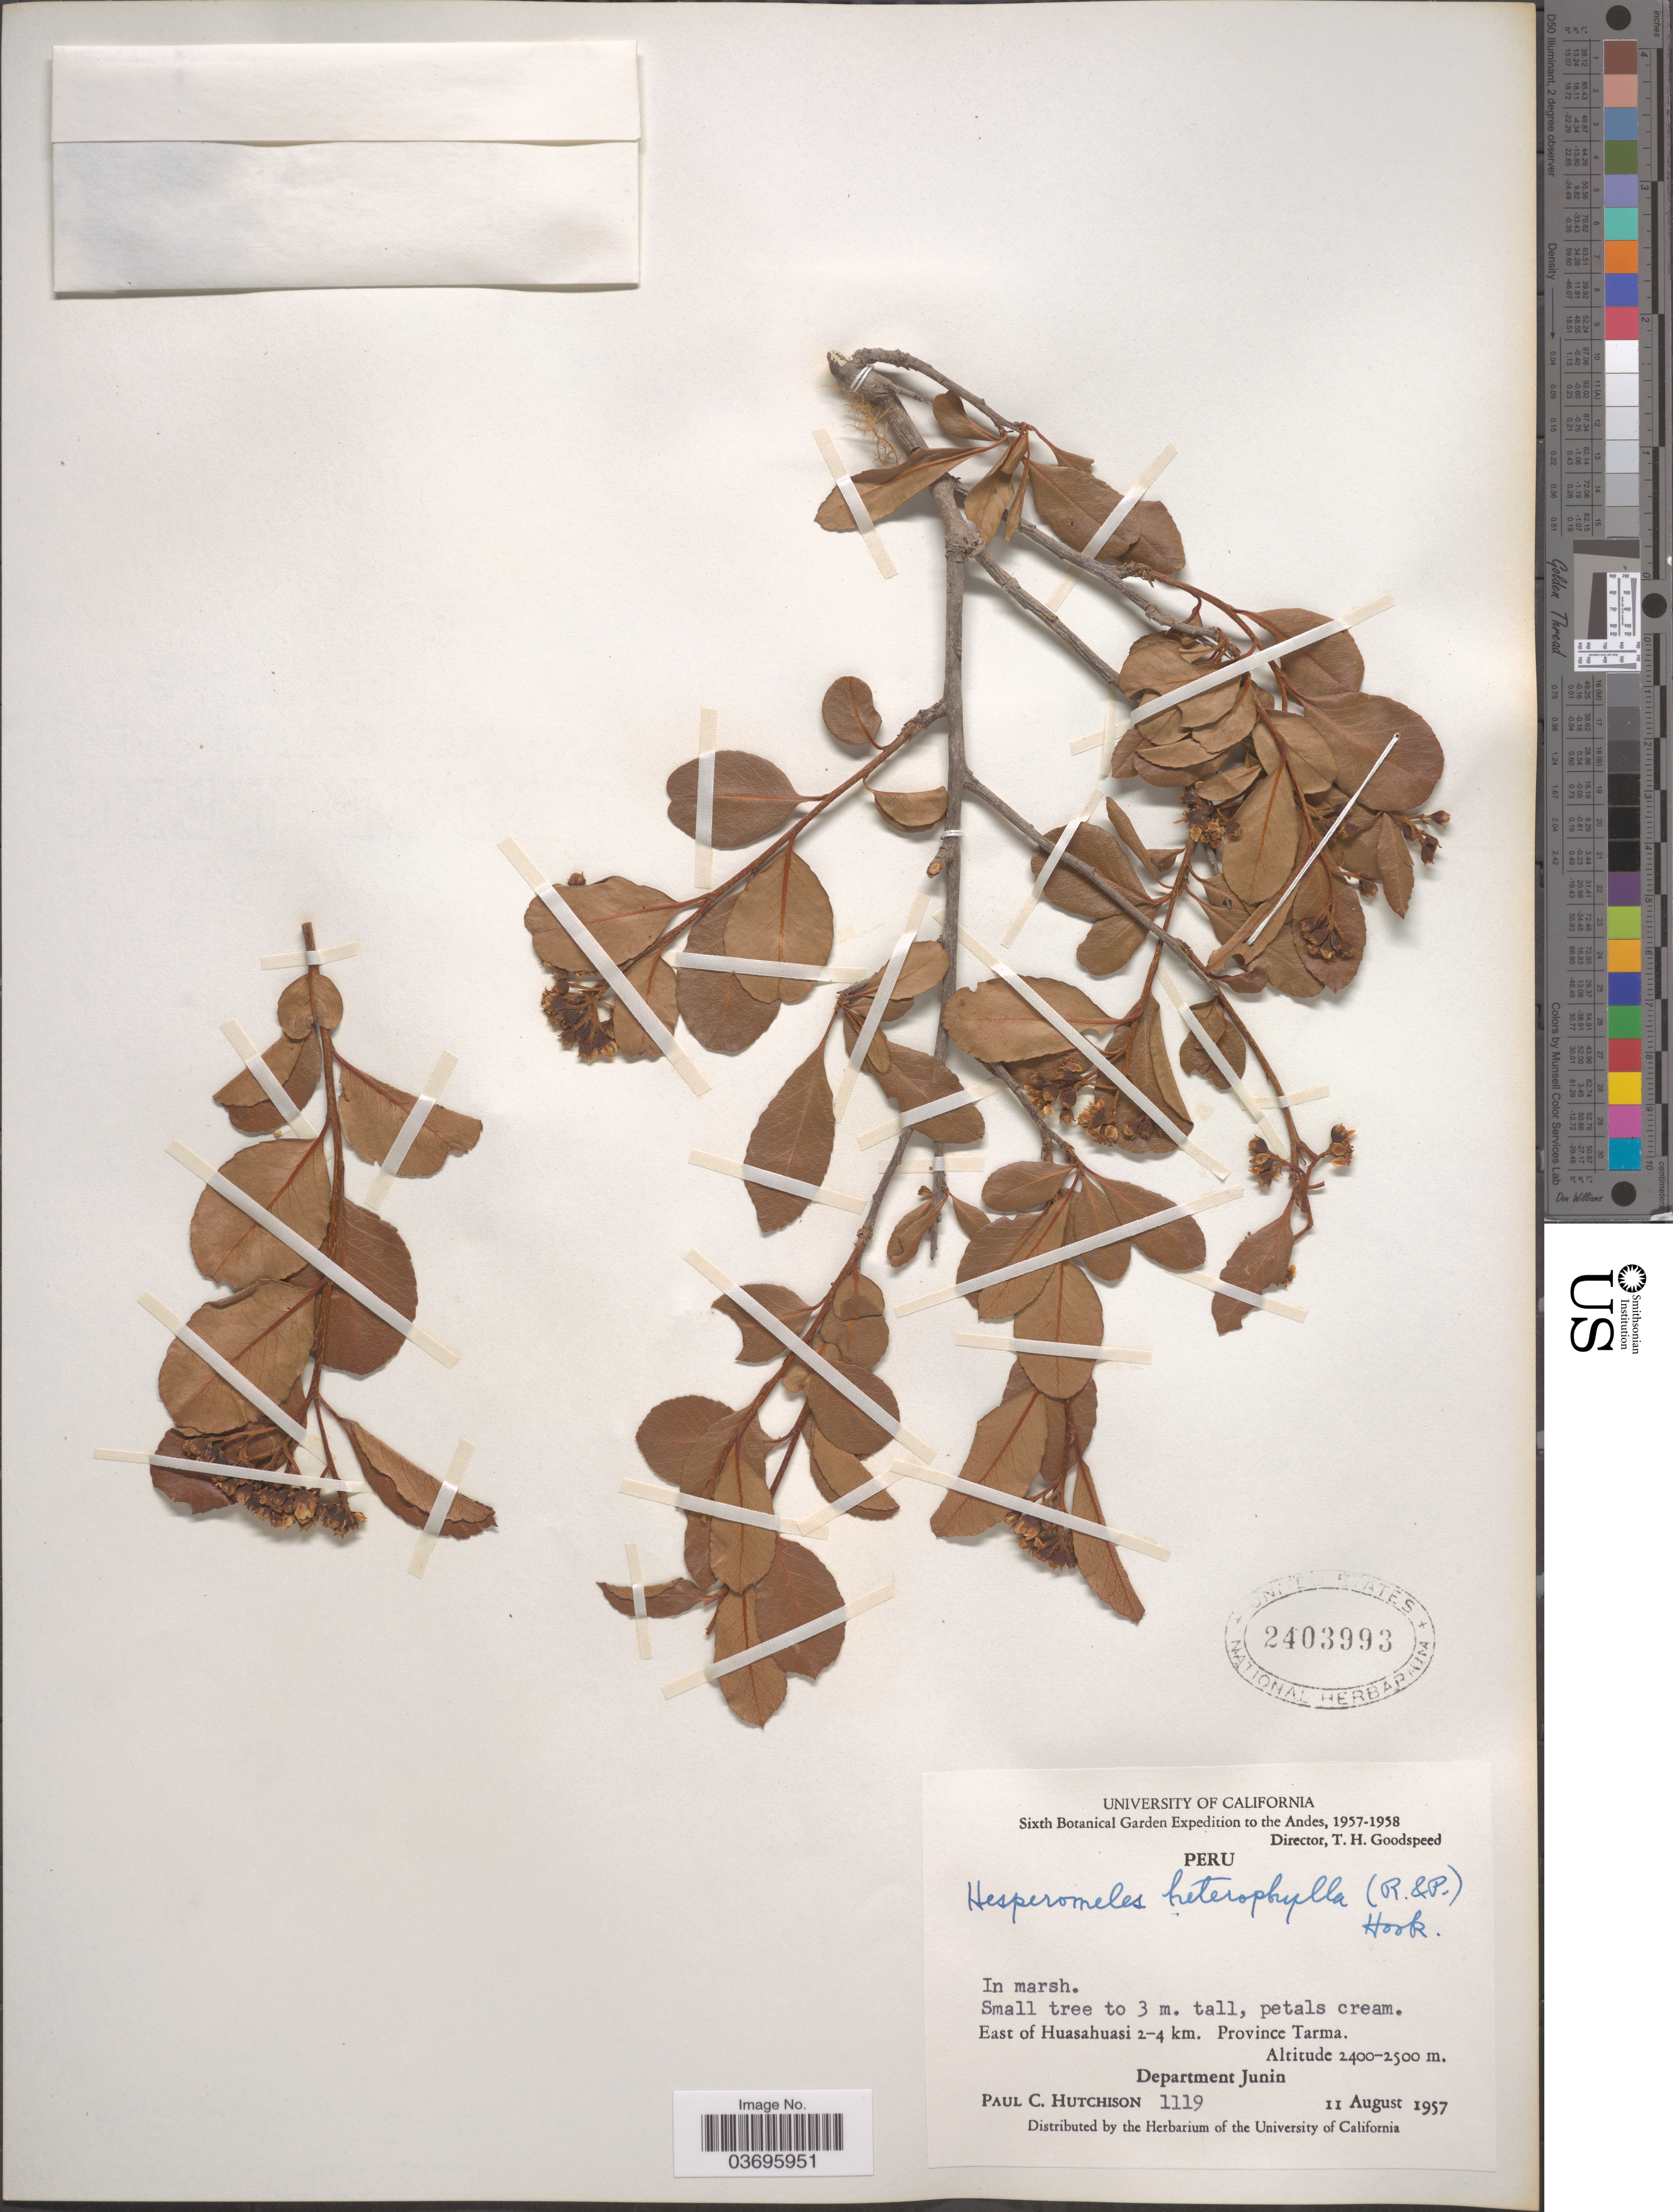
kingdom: Plantae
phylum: Tracheophyta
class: Magnoliopsida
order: Rosales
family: Rosaceae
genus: Hesperomeles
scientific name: Hesperomeles heterophylla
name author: (Ruiz & Pav.) Hook.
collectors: P. C. Hutchison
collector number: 1119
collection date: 1957-08-11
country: Peru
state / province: Junín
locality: Andes. East of Huasahuasi 2-4 km. Province Tarma. Department Junin.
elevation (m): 2400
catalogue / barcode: US 2403993